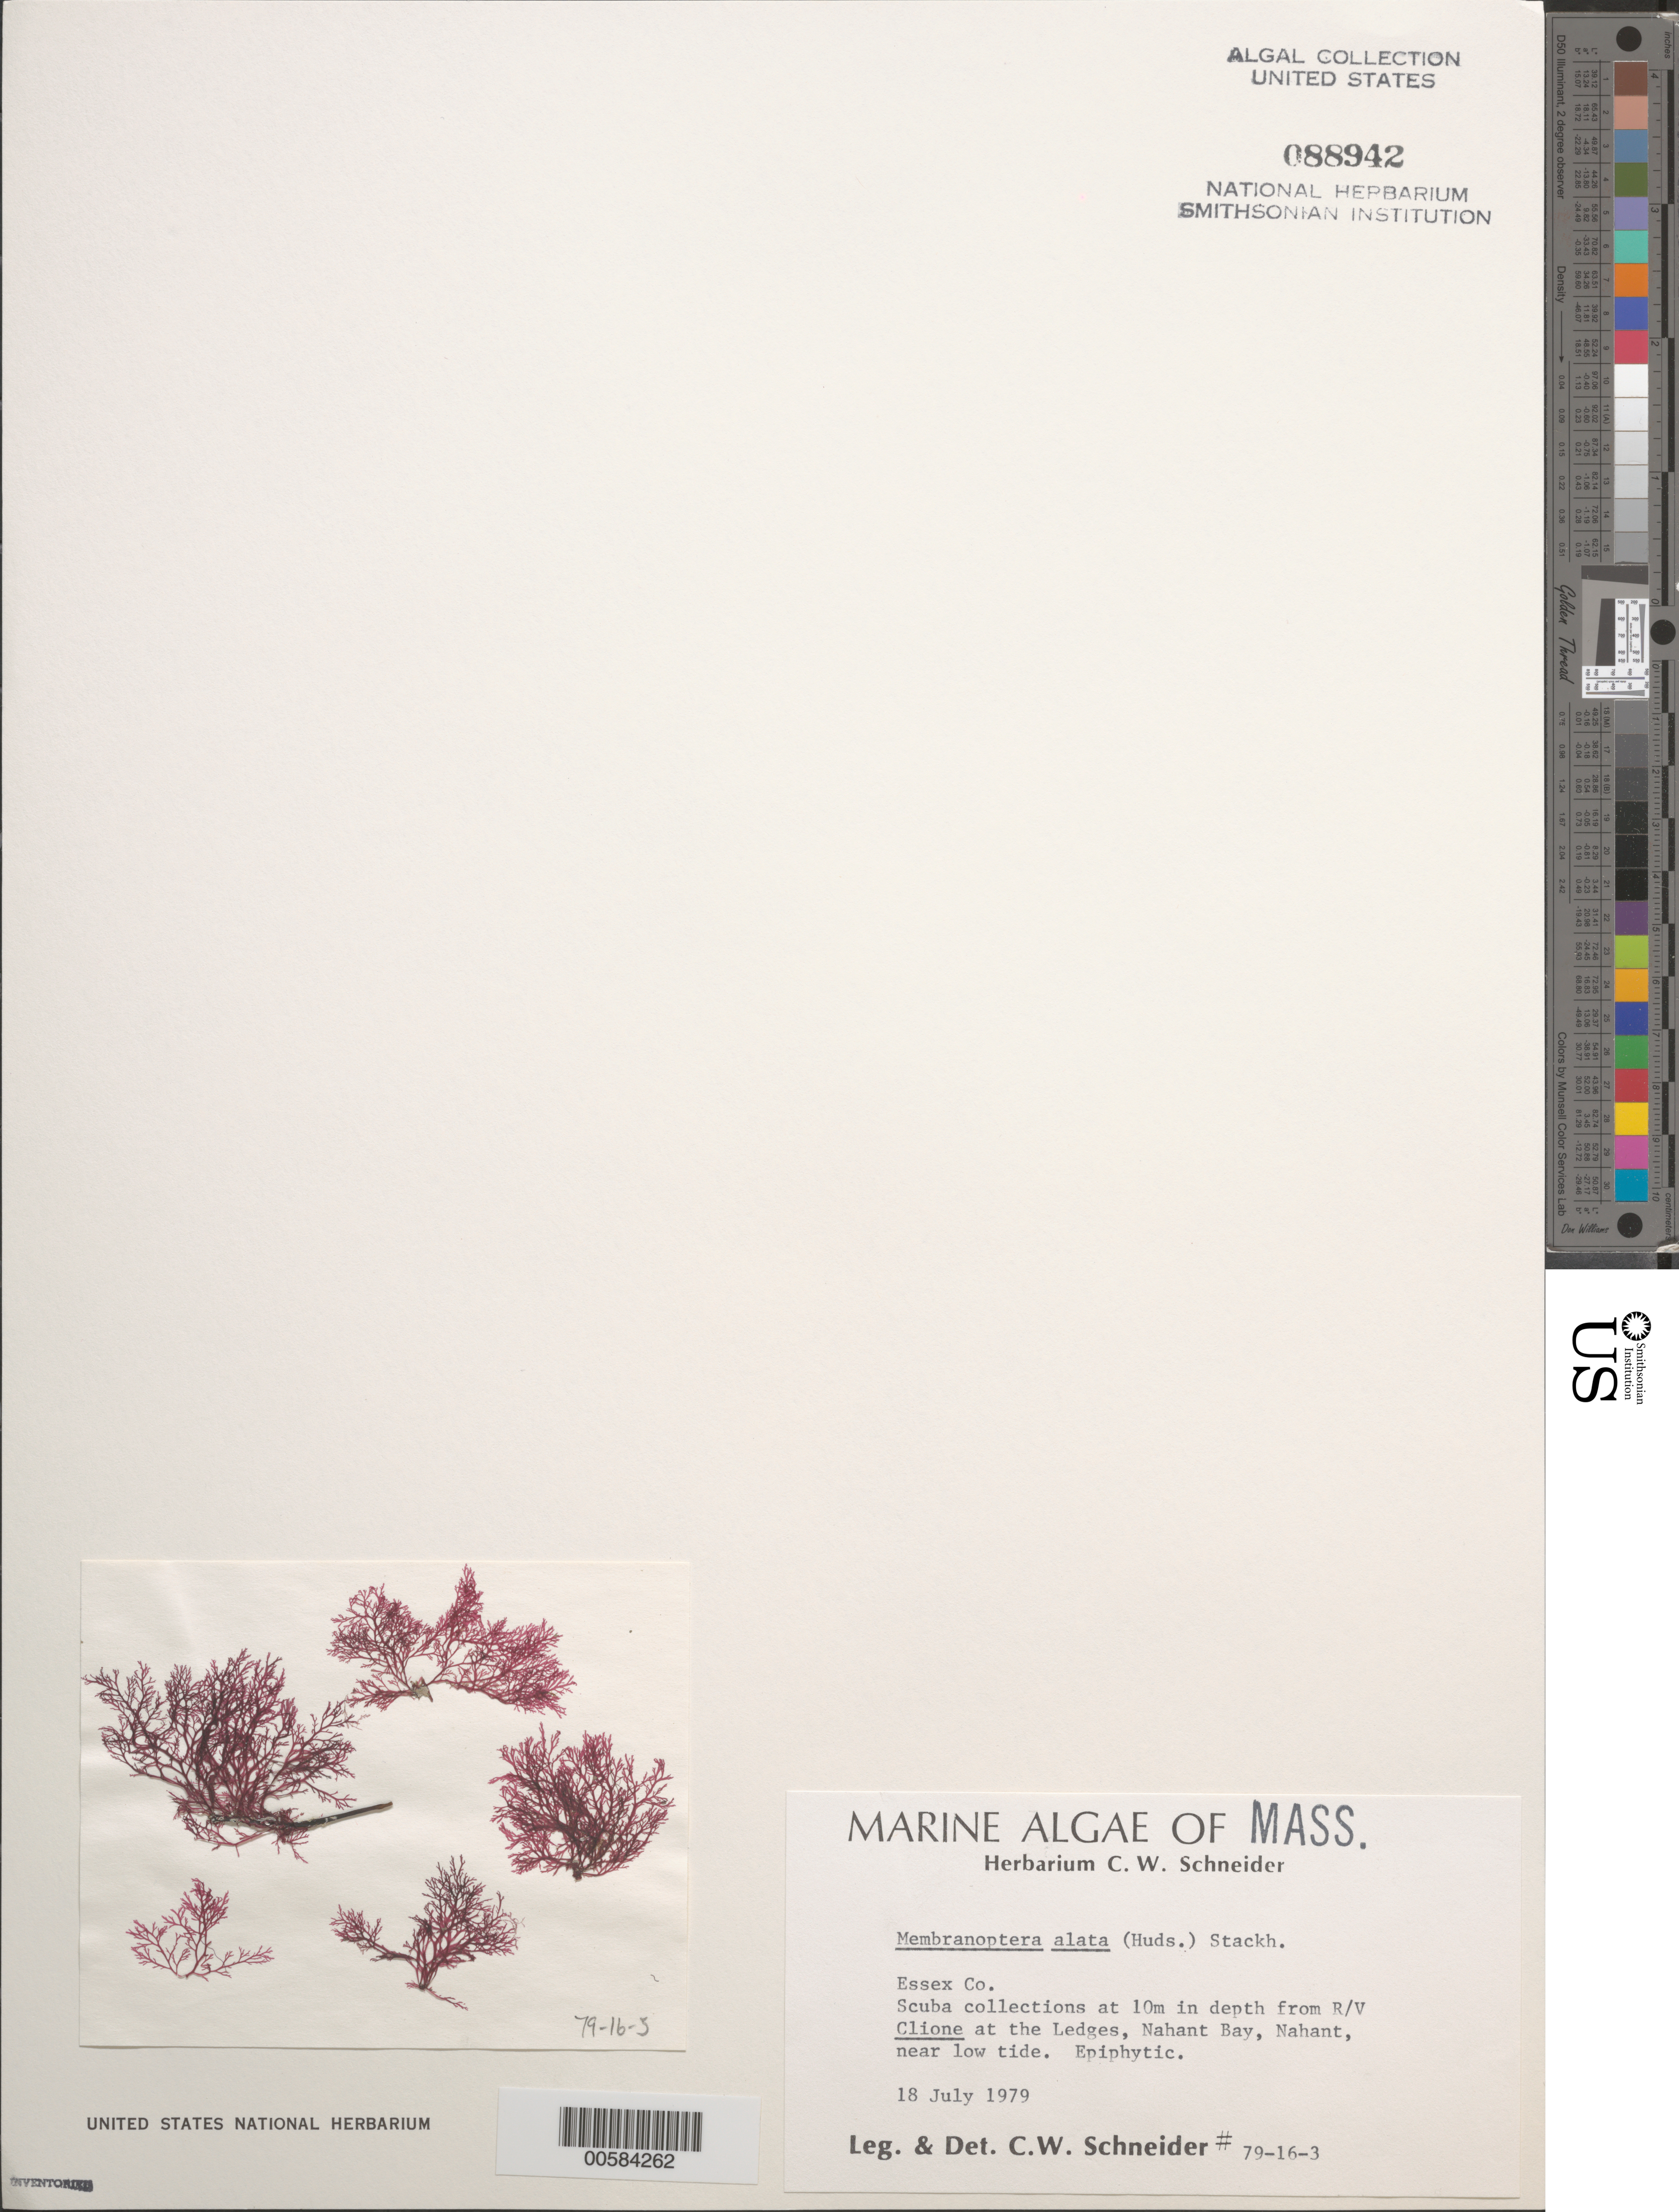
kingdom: Plantae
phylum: Rhodophyta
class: Florideophyceae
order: Ceramiales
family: Delesseriaceae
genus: Membranoptera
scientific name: Membranoptera alata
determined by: Schneider, C. W.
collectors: C. W. Schneider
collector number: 79-16-3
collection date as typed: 18 Jul 1979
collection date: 1979-07-18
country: United States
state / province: Massachusetts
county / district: Essex County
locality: The Ledges, Nahant Bay, Nahant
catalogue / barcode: US 88942